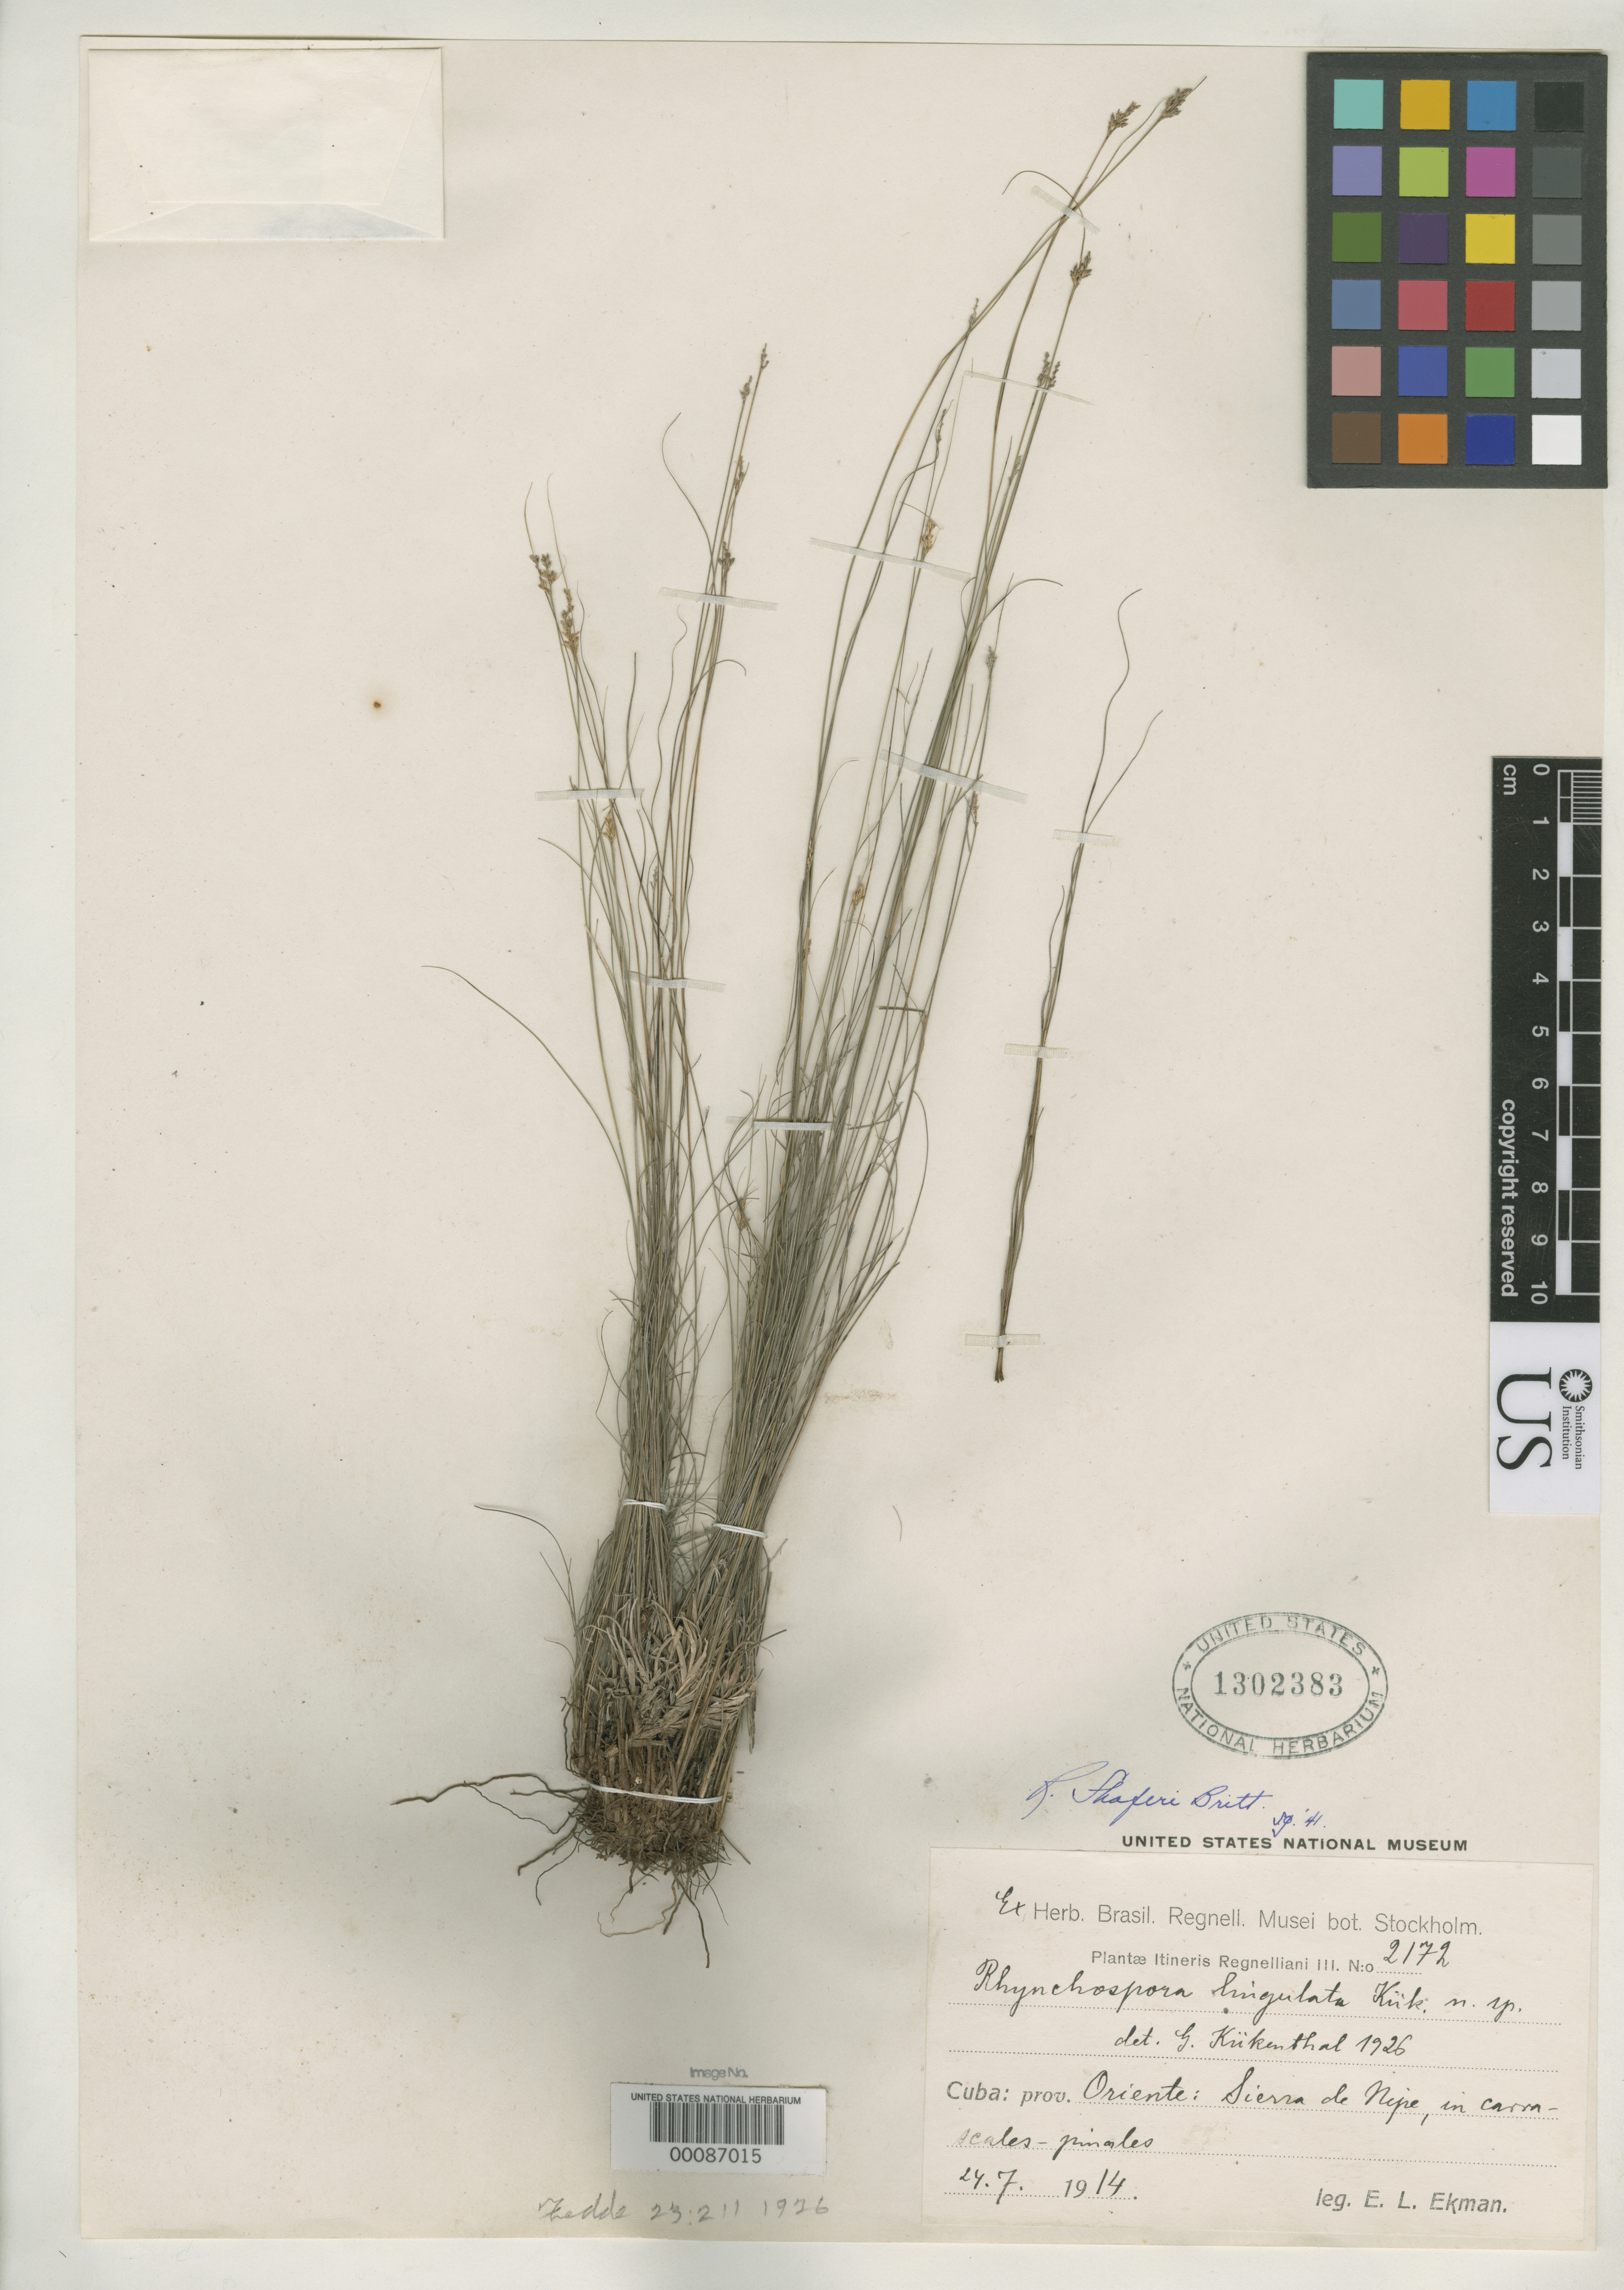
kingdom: Plantae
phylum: Tracheophyta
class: Liliopsida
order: Poales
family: Cyperaceae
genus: Rhynchospora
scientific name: Rhynchospora lingulata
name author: Kük.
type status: Isosyntype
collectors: E. L. Ekman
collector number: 2172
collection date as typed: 24 Jul 1914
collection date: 1914-07-24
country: Cuba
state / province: Oriente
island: Greater Antilles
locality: Sierra de Nipe.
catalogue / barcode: US 1302383